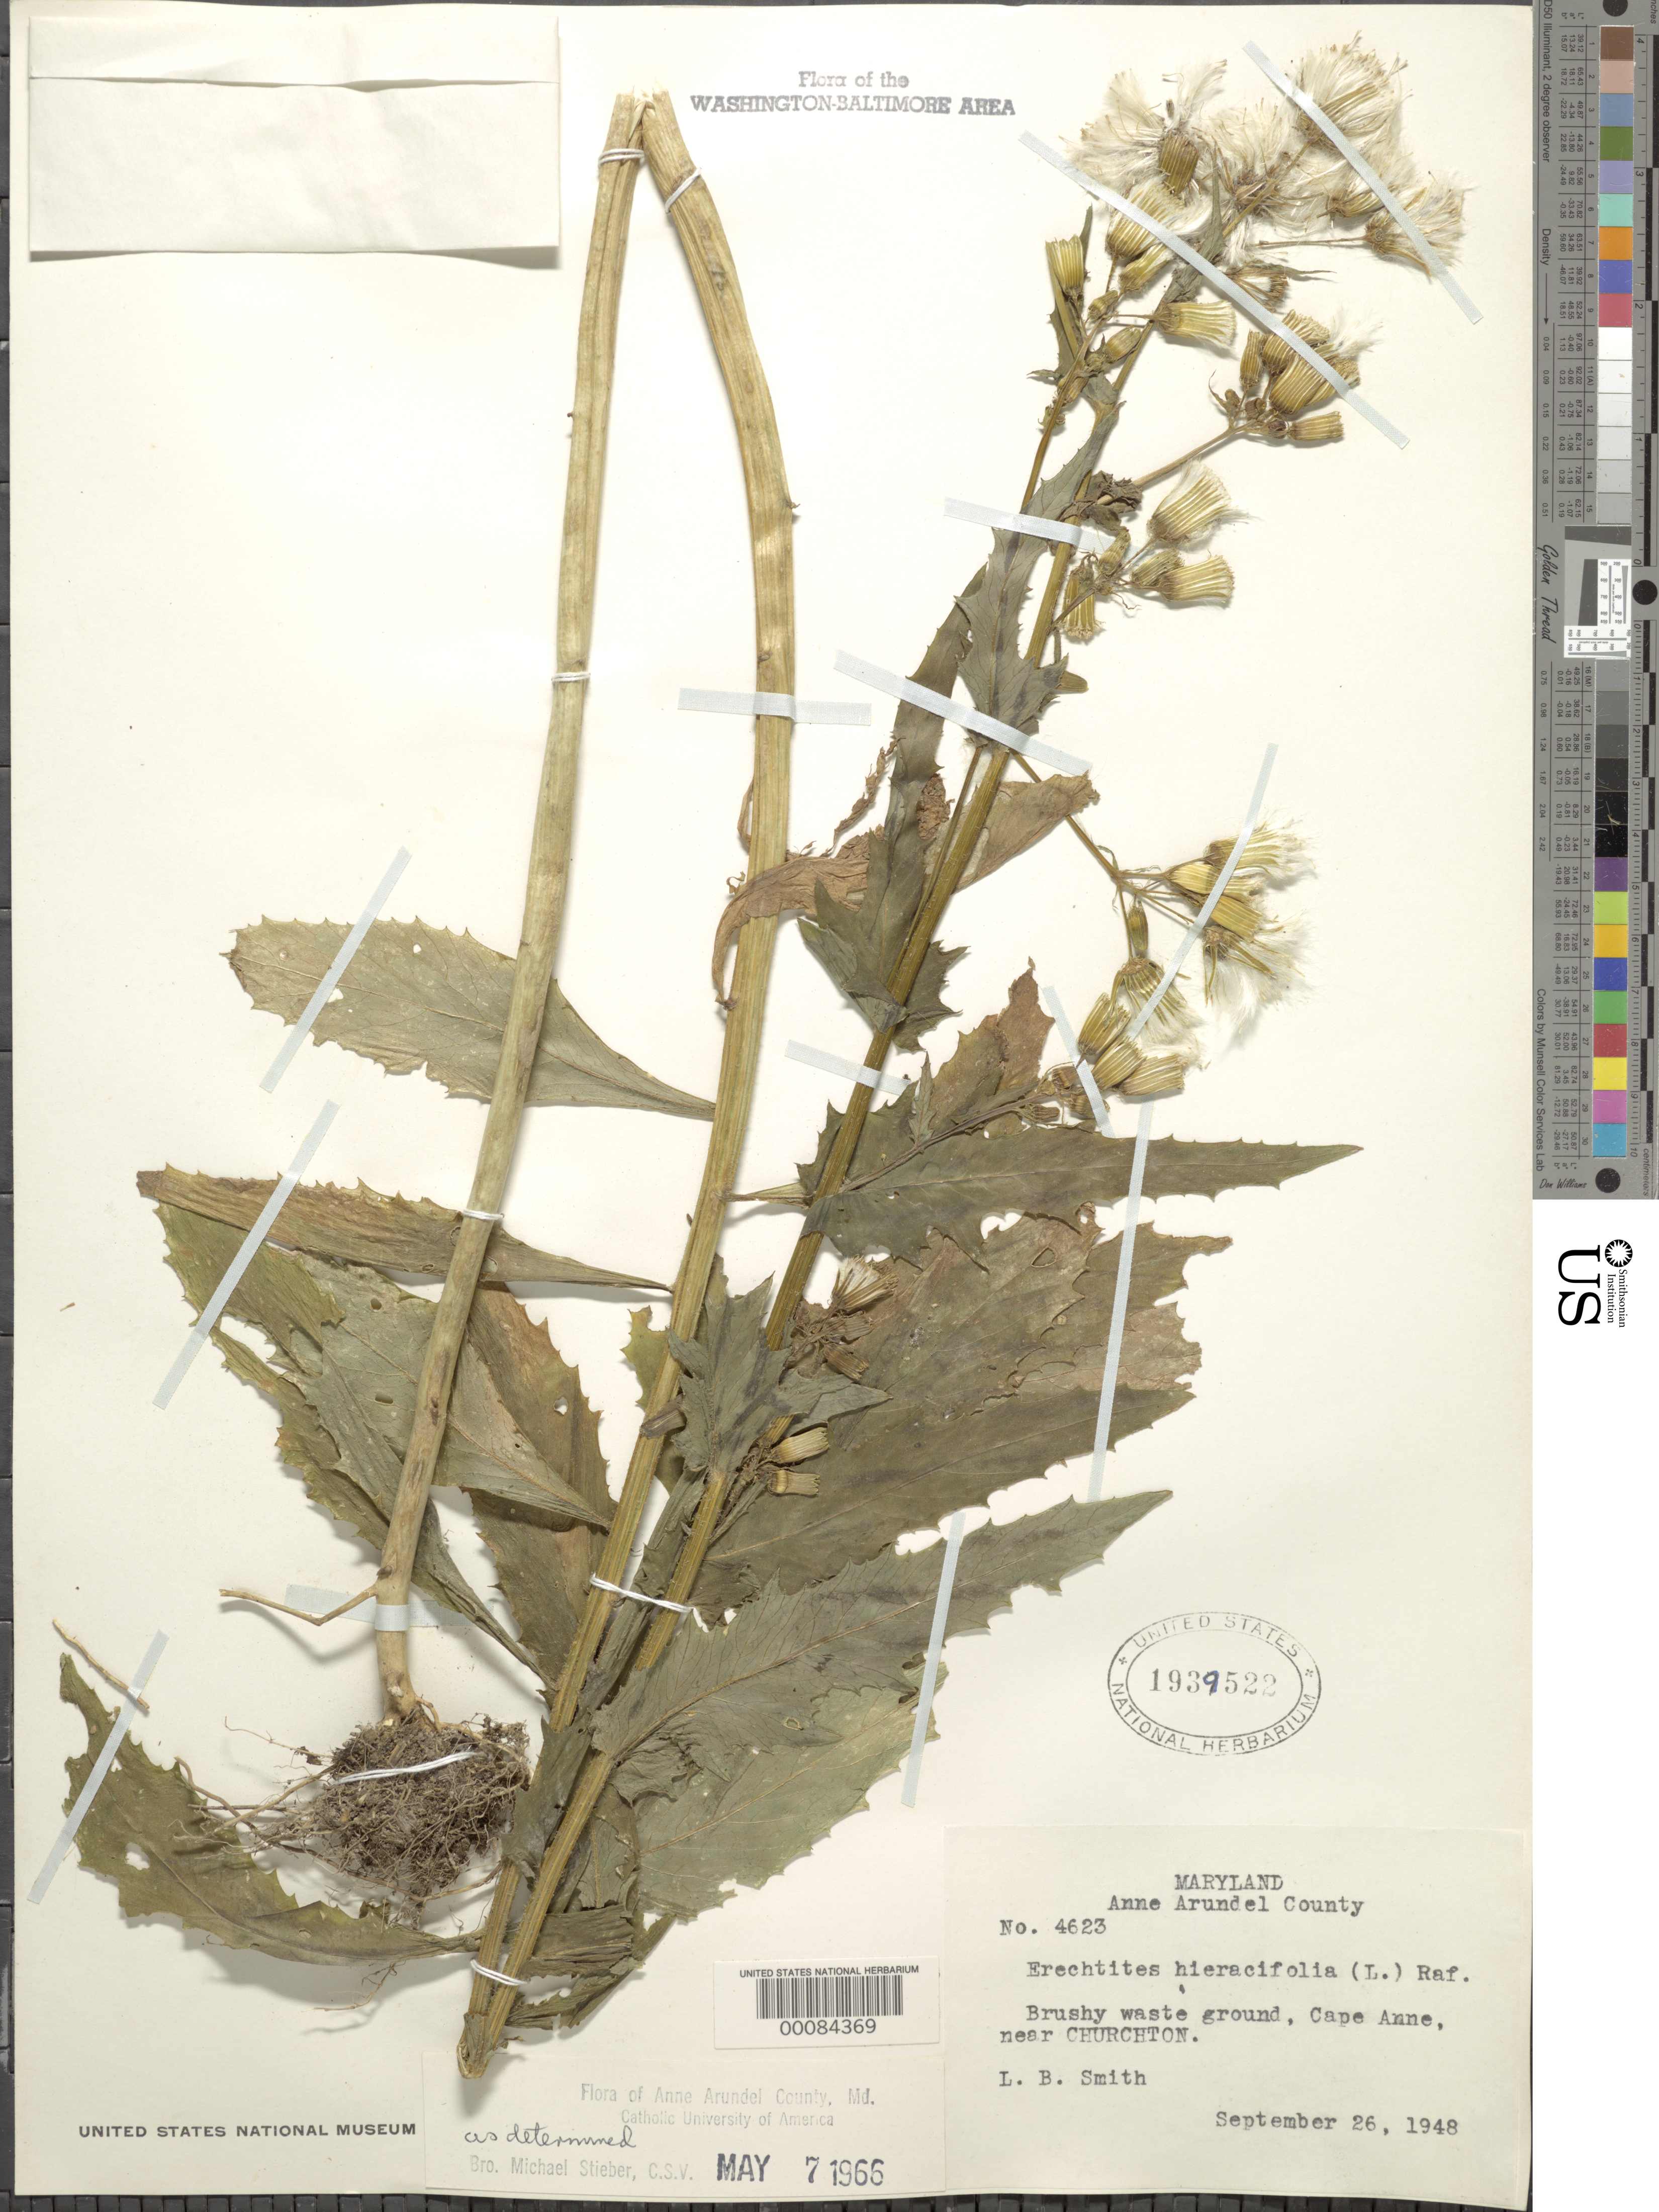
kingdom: Plantae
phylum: Tracheophyta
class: Magnoliopsida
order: Asterales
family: Asteraceae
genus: Erechtites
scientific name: Erechtites hieraciifolius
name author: (L.) Raf. ex DC.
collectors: L. Smith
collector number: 4623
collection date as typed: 26 Sep 1948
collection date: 1948-09-26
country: United States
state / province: Maryland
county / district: Anne Arundel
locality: Cape Anne near Churchton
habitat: Brushy waste ground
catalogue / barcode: US 1939522